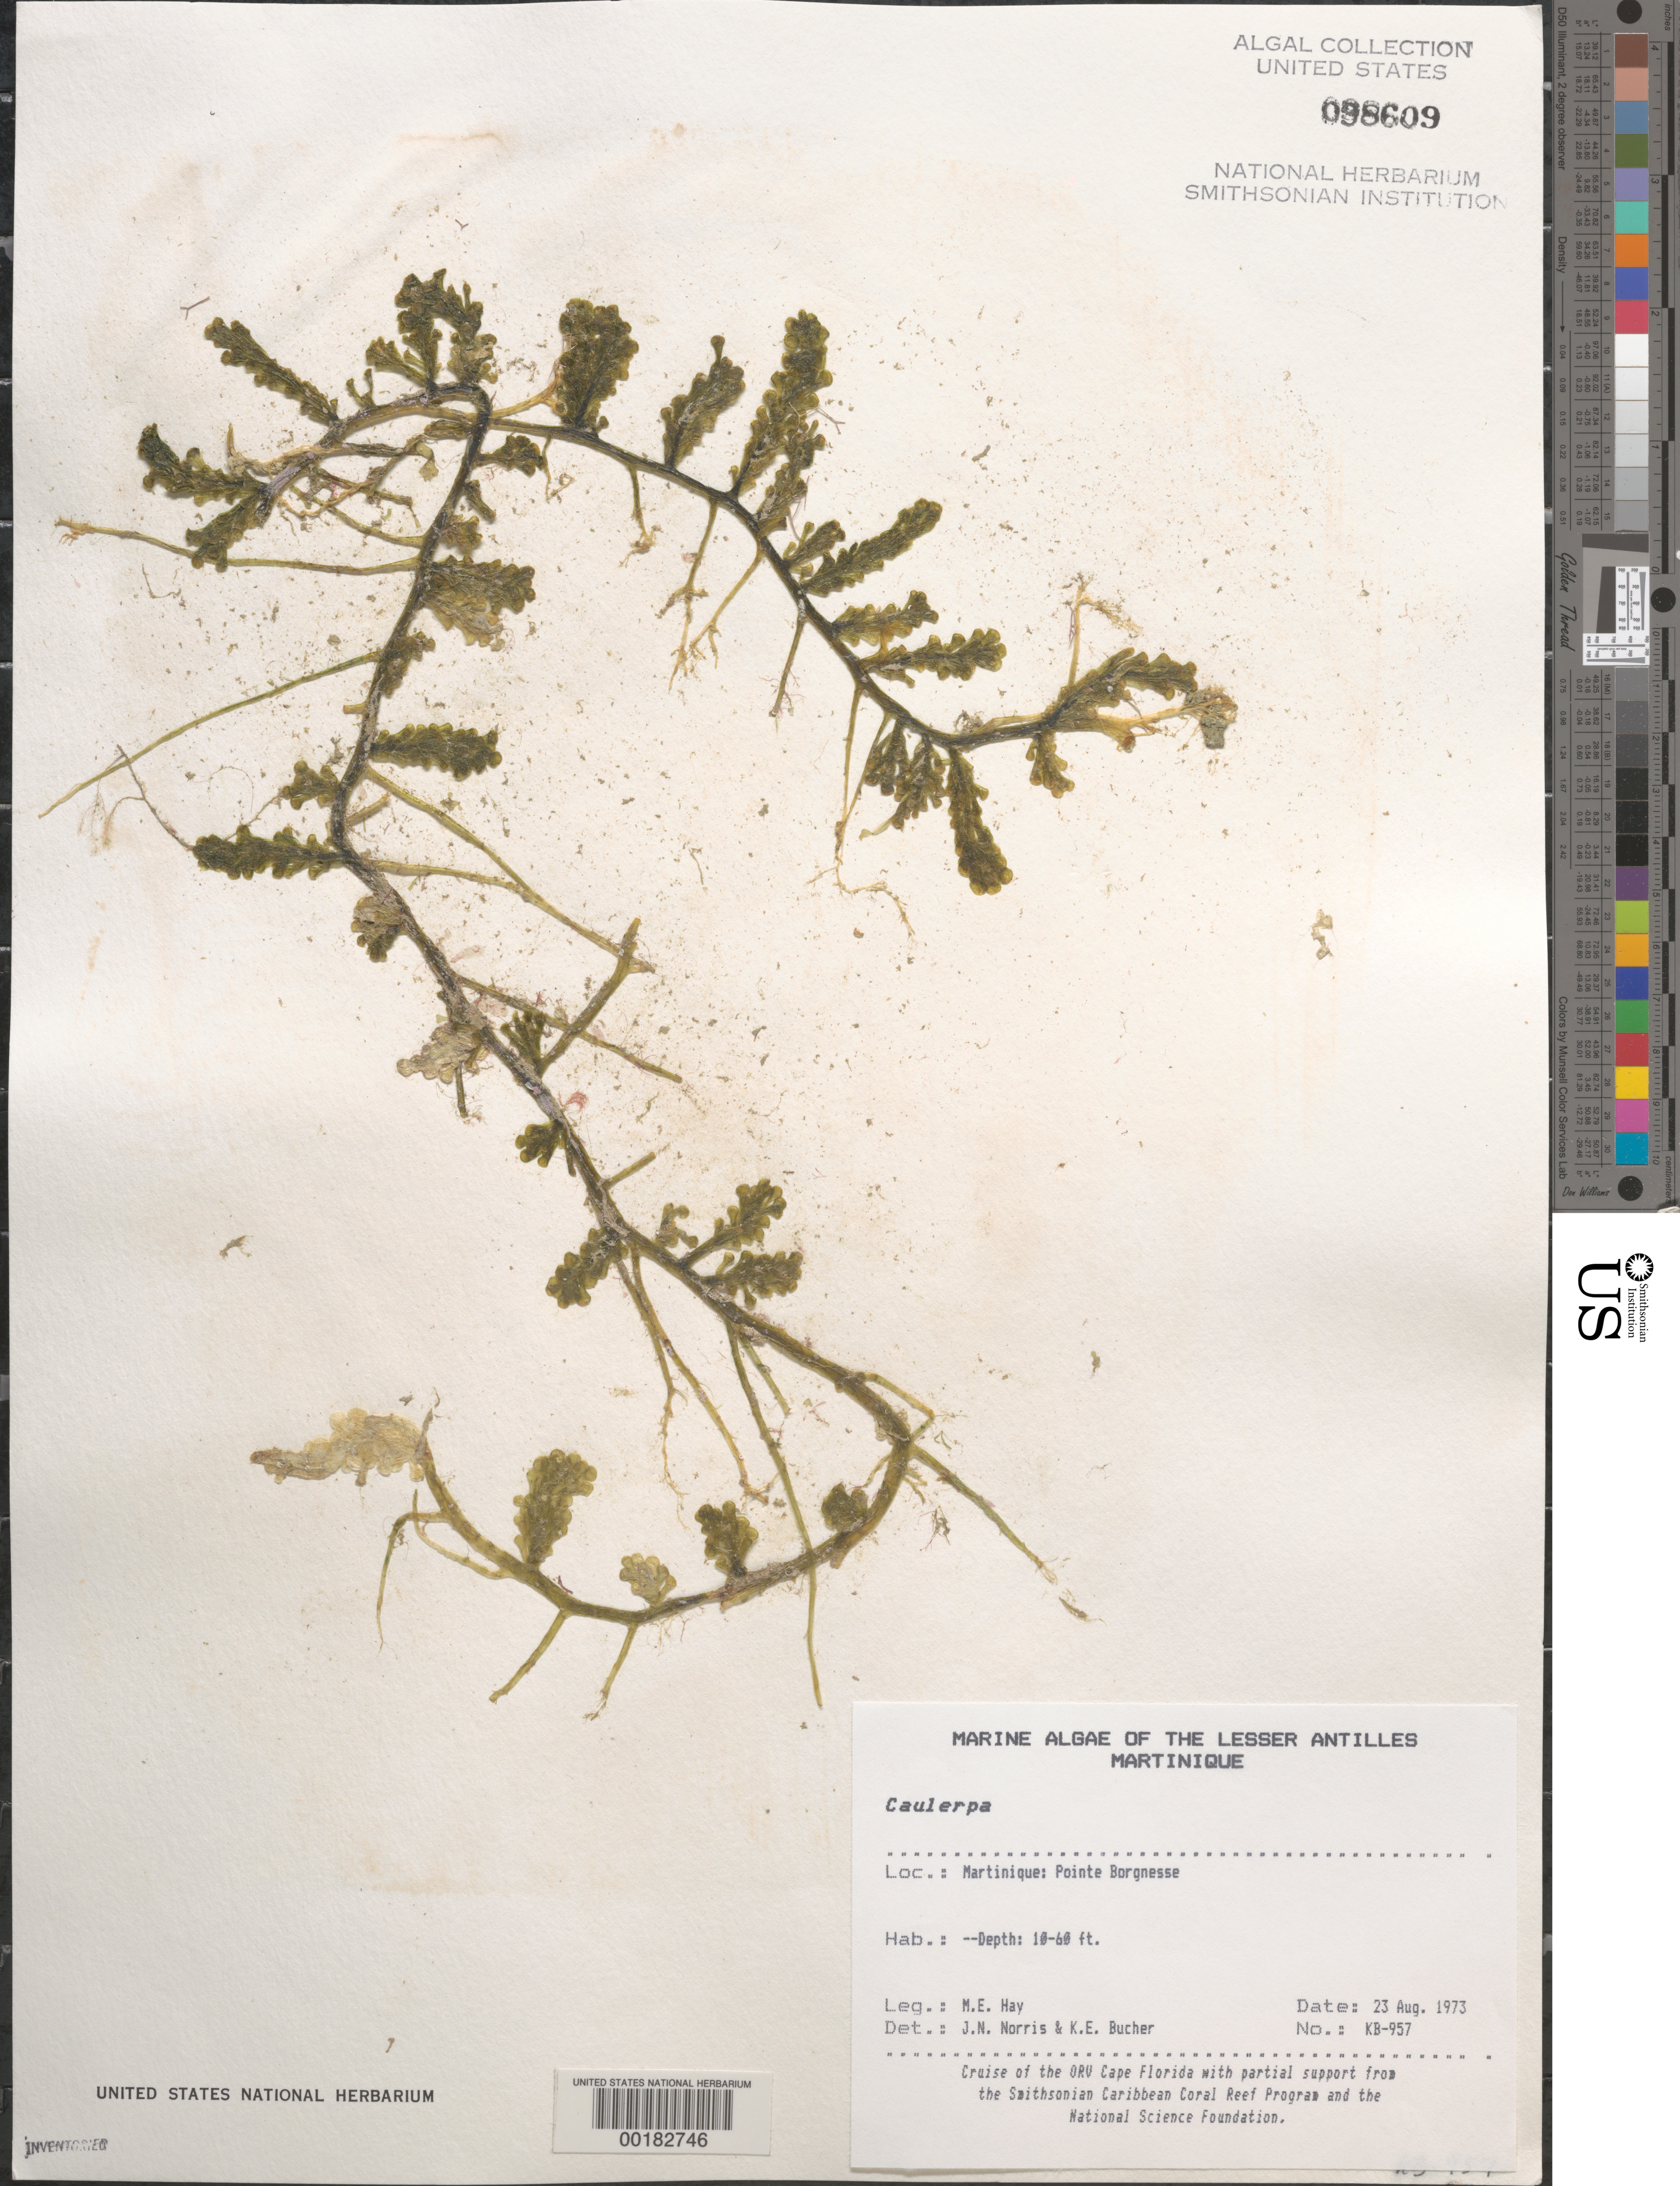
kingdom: Plantae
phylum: Chlorophyta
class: Ulvophyceae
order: Bryopsidales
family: Caulerpaceae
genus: Caulerpa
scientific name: Caulerpa sp.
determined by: Norris, J. N.; Bucher, K. E.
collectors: M. E. Hay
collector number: KB-957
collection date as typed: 23 Aug 1985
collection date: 1985-08-23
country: Martinique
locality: Pointe Borgnesse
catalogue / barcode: US 98609